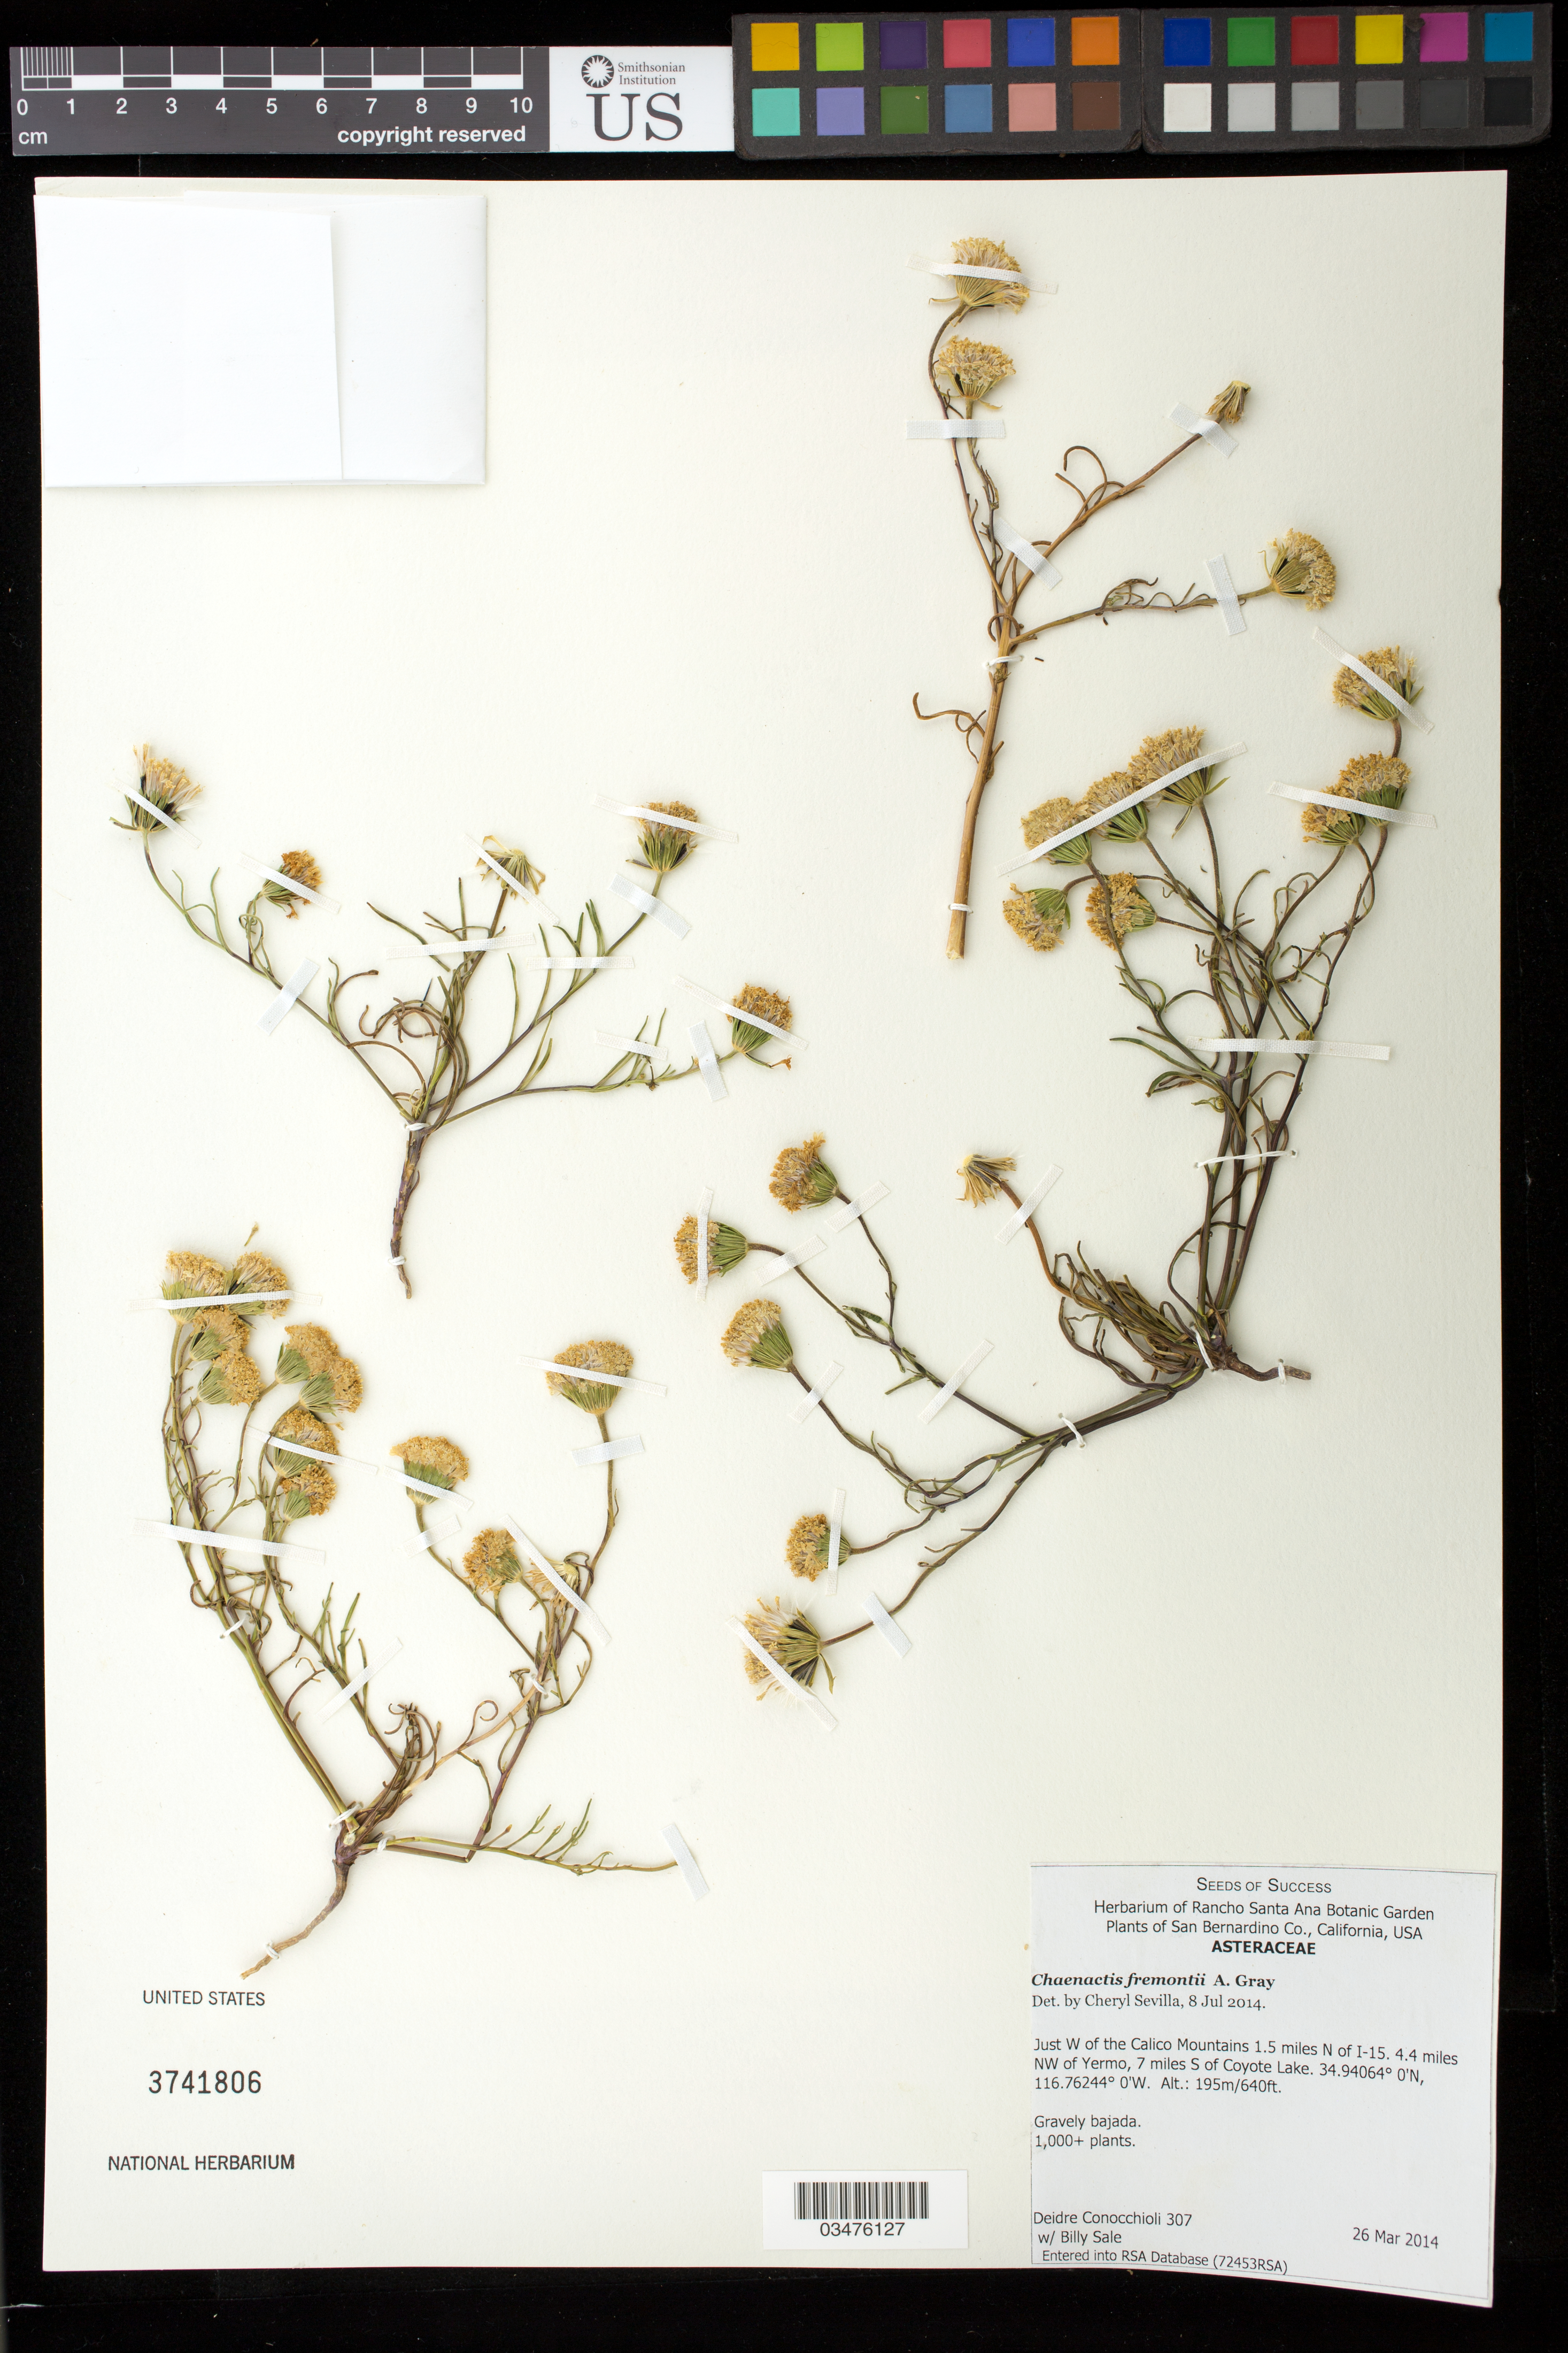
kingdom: Plantae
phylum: Tracheophyta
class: Magnoliopsida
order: Asterales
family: Asteraceae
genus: Chaenactis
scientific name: Chaenactis fremontii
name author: A. Gray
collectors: D. Conocchioli & K. Sale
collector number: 307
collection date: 2014-03-26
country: United States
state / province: California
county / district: San Bernardino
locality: W of the Calico Mts 1.5 mi. N of I-15. 4.4 mi. NW of Yermo, 7 mi. S of Coyote Lake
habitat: Gravely bajada.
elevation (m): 195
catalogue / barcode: US 3741806